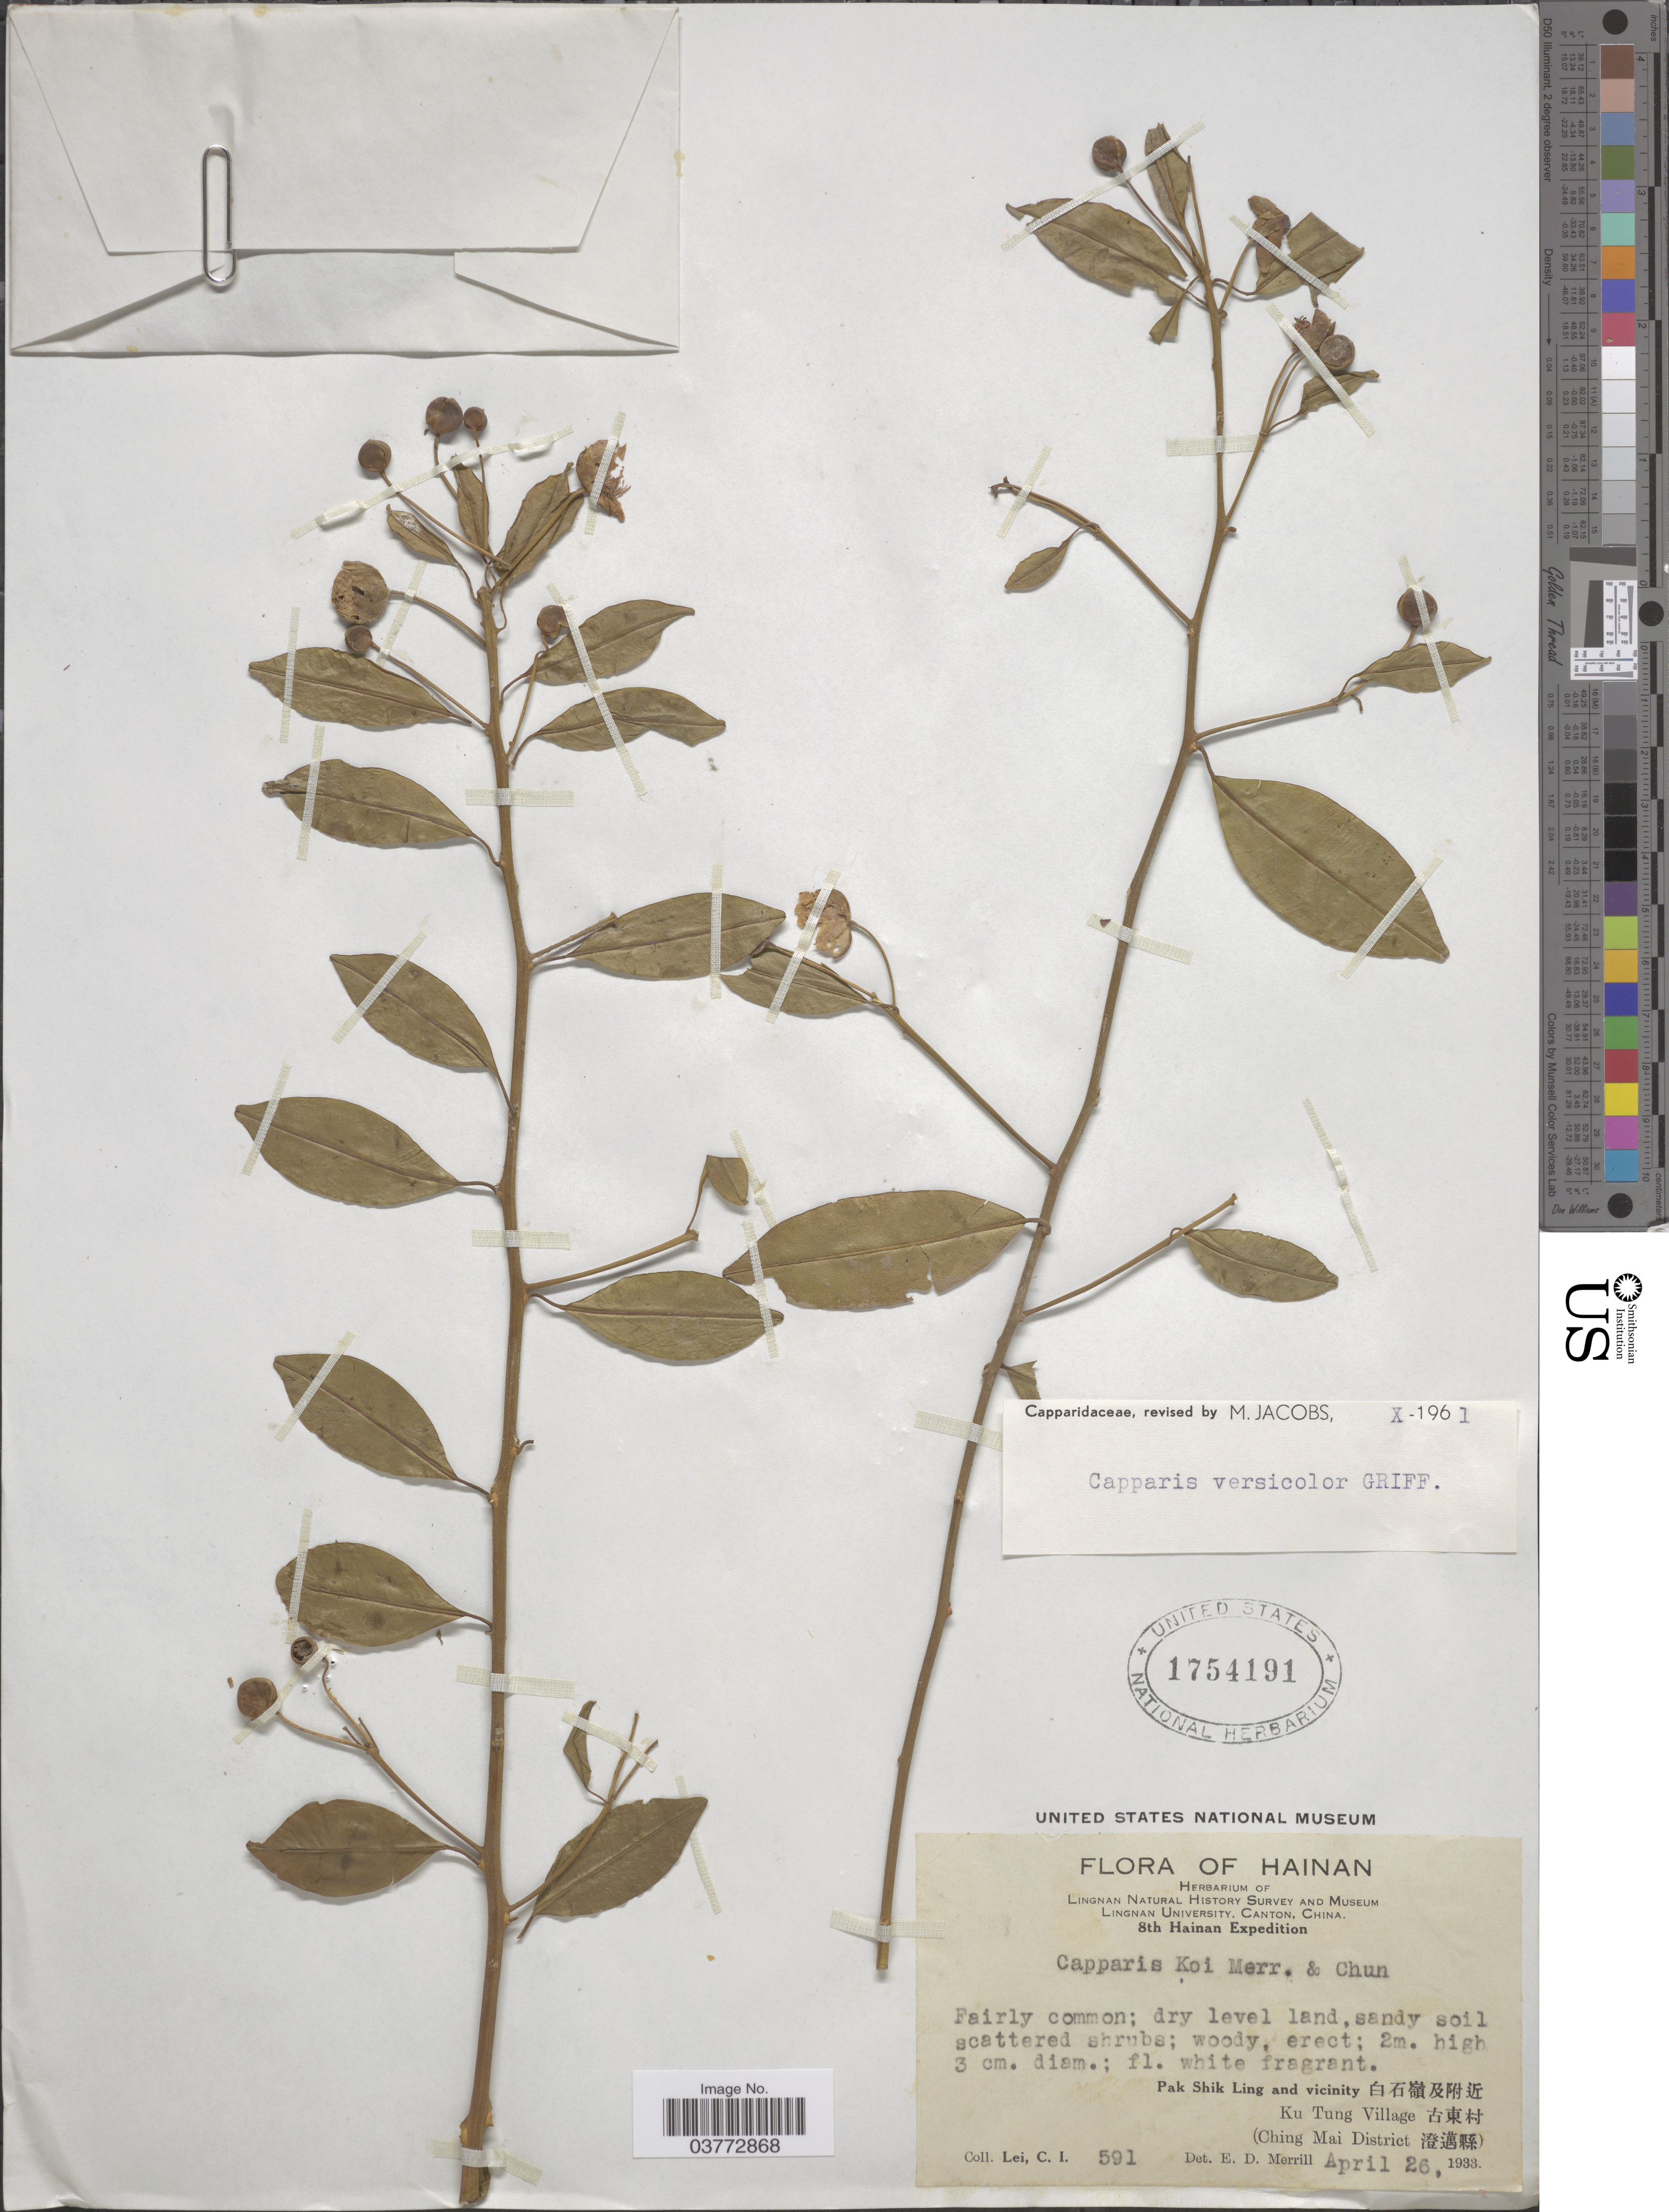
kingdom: Plantae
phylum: Tracheophyta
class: Magnoliopsida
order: Brassicales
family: Capparaceae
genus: Capparis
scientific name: Capparis versicolor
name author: Griff.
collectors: C. I. Lei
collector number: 591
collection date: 1933-04-26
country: China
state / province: Hainan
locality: Pak Shik Ling and vicinity X. Ku Tang Village X. (Ching Mai District X).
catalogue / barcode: US 1754191